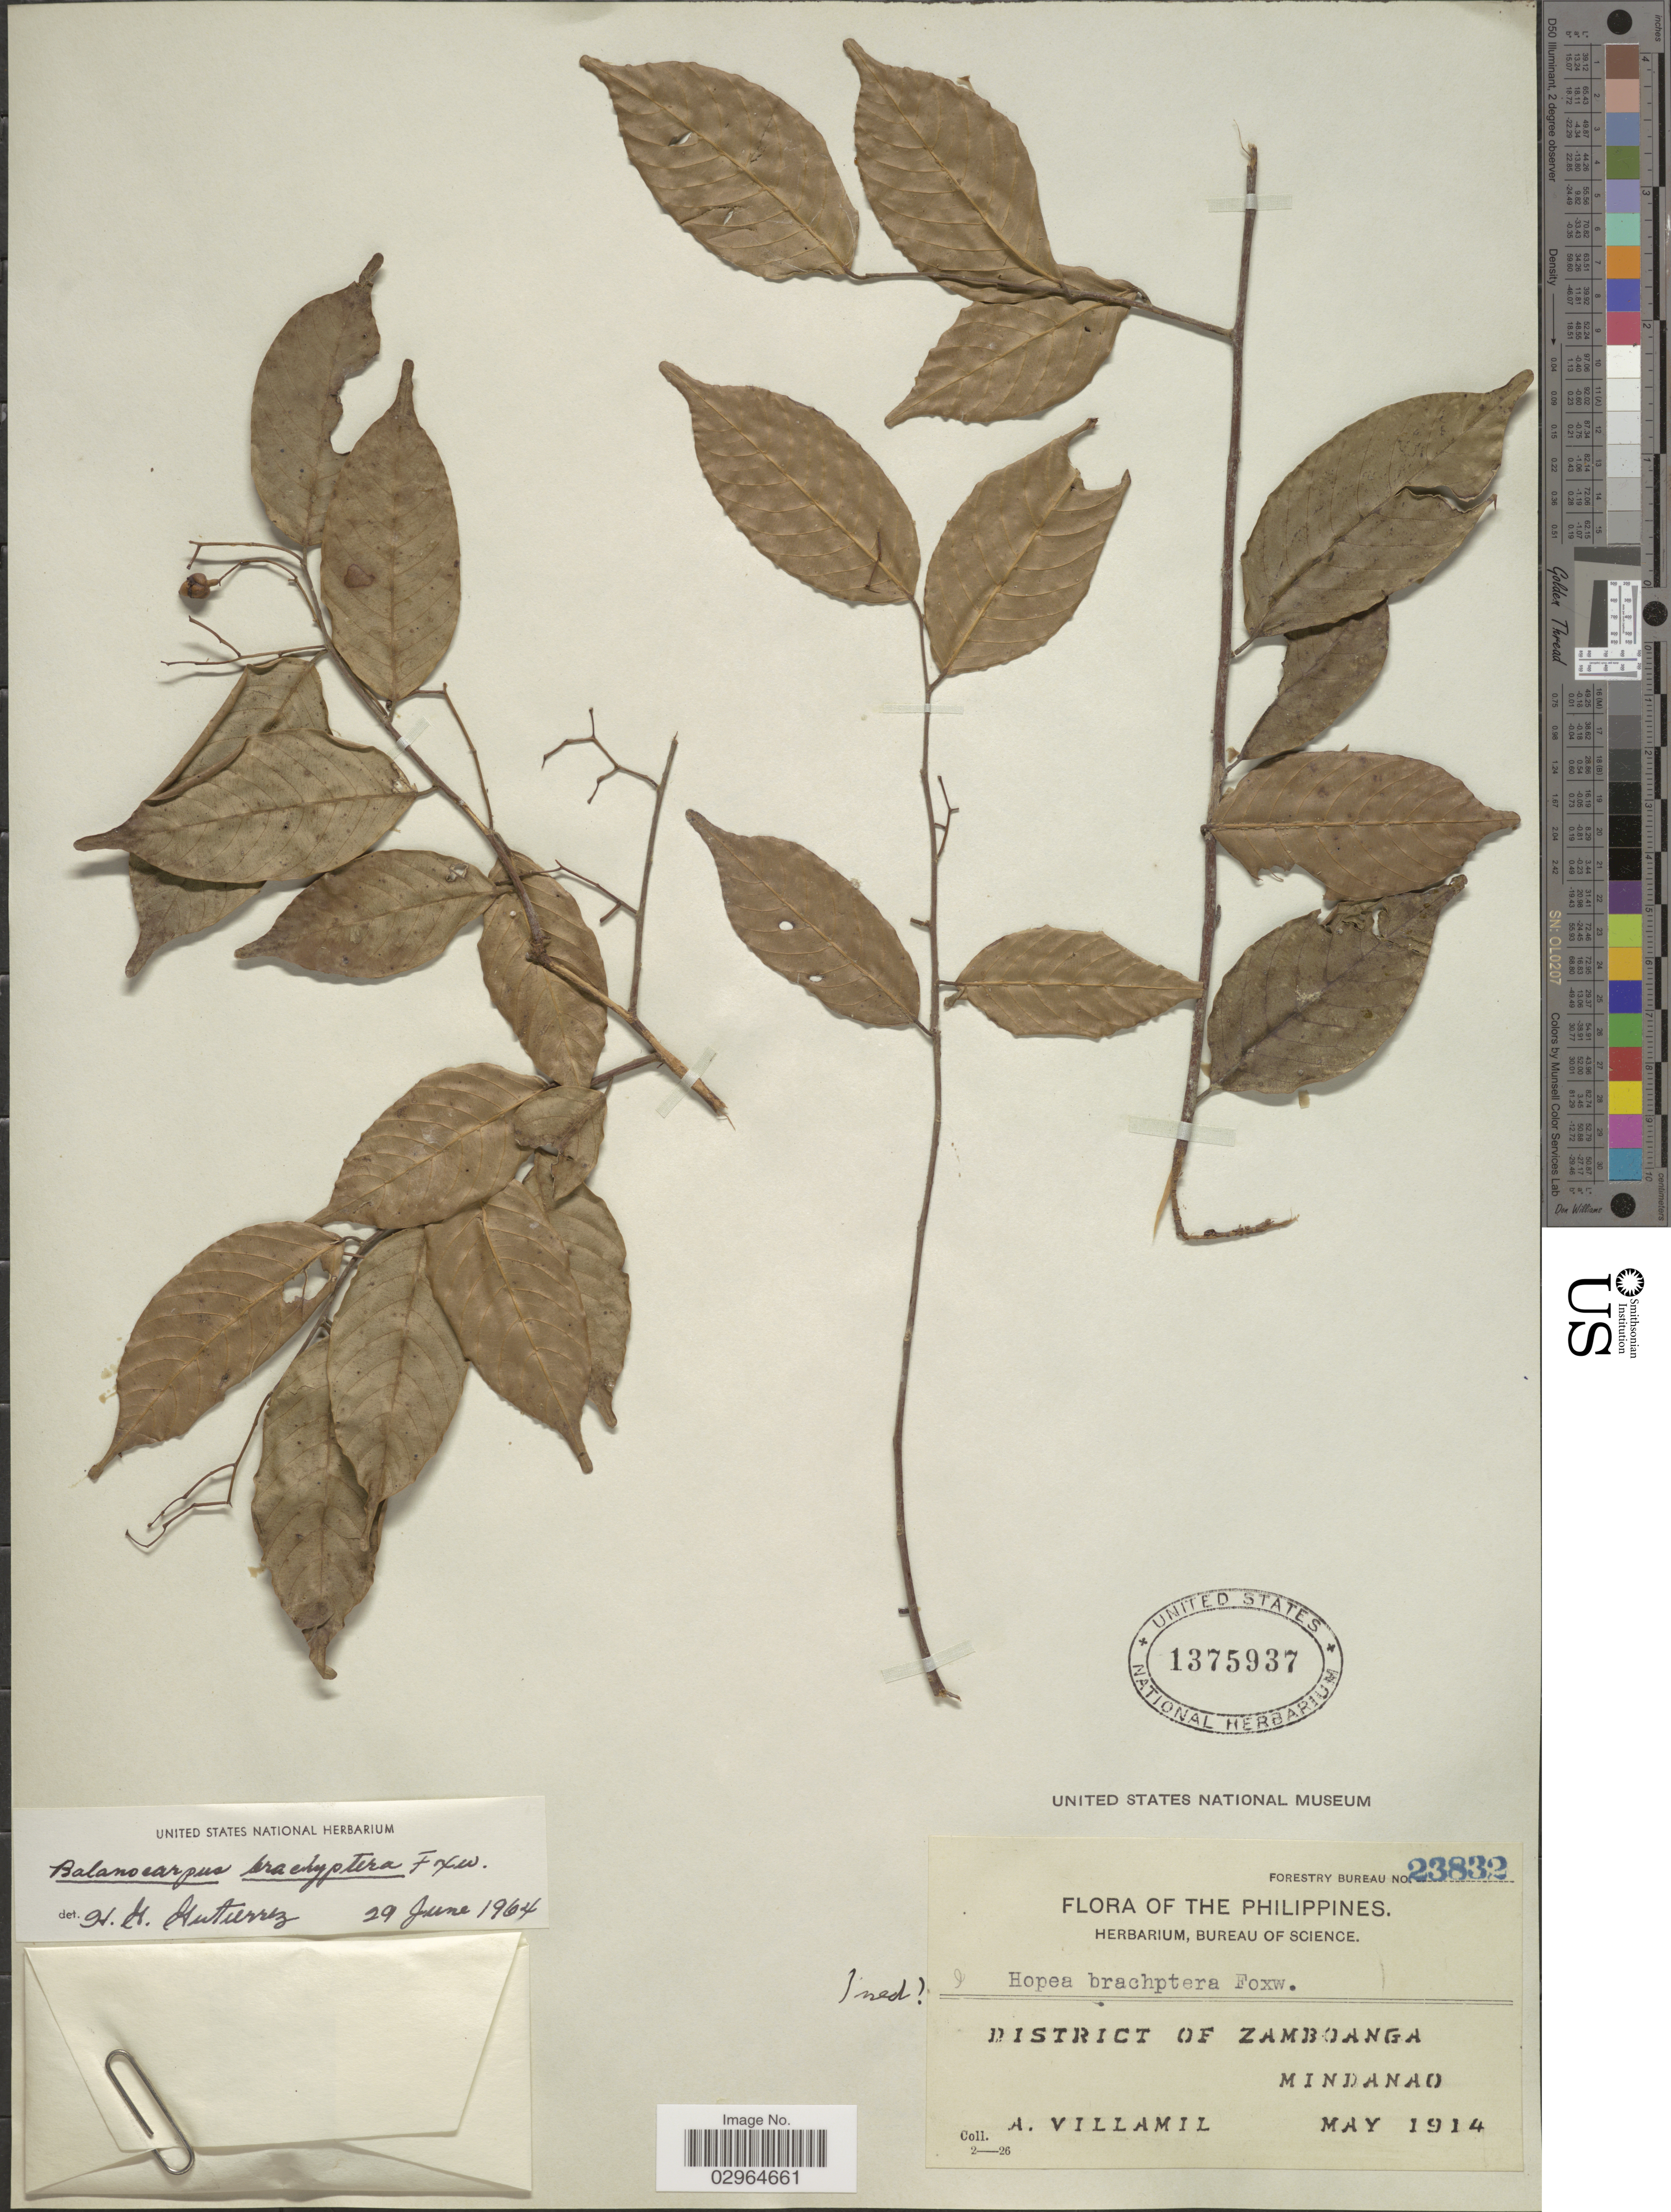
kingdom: Plantae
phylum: Tracheophyta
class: Magnoliopsida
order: Malvales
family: Dipterocarpaceae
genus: Hopea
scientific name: Hopea brachyptera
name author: (Foxw.) Slooten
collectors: A. Villamil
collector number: Forestry Bureau 23832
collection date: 1914-05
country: Philippines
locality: District of Zamboanga. Mindanao.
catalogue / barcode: US 1375937